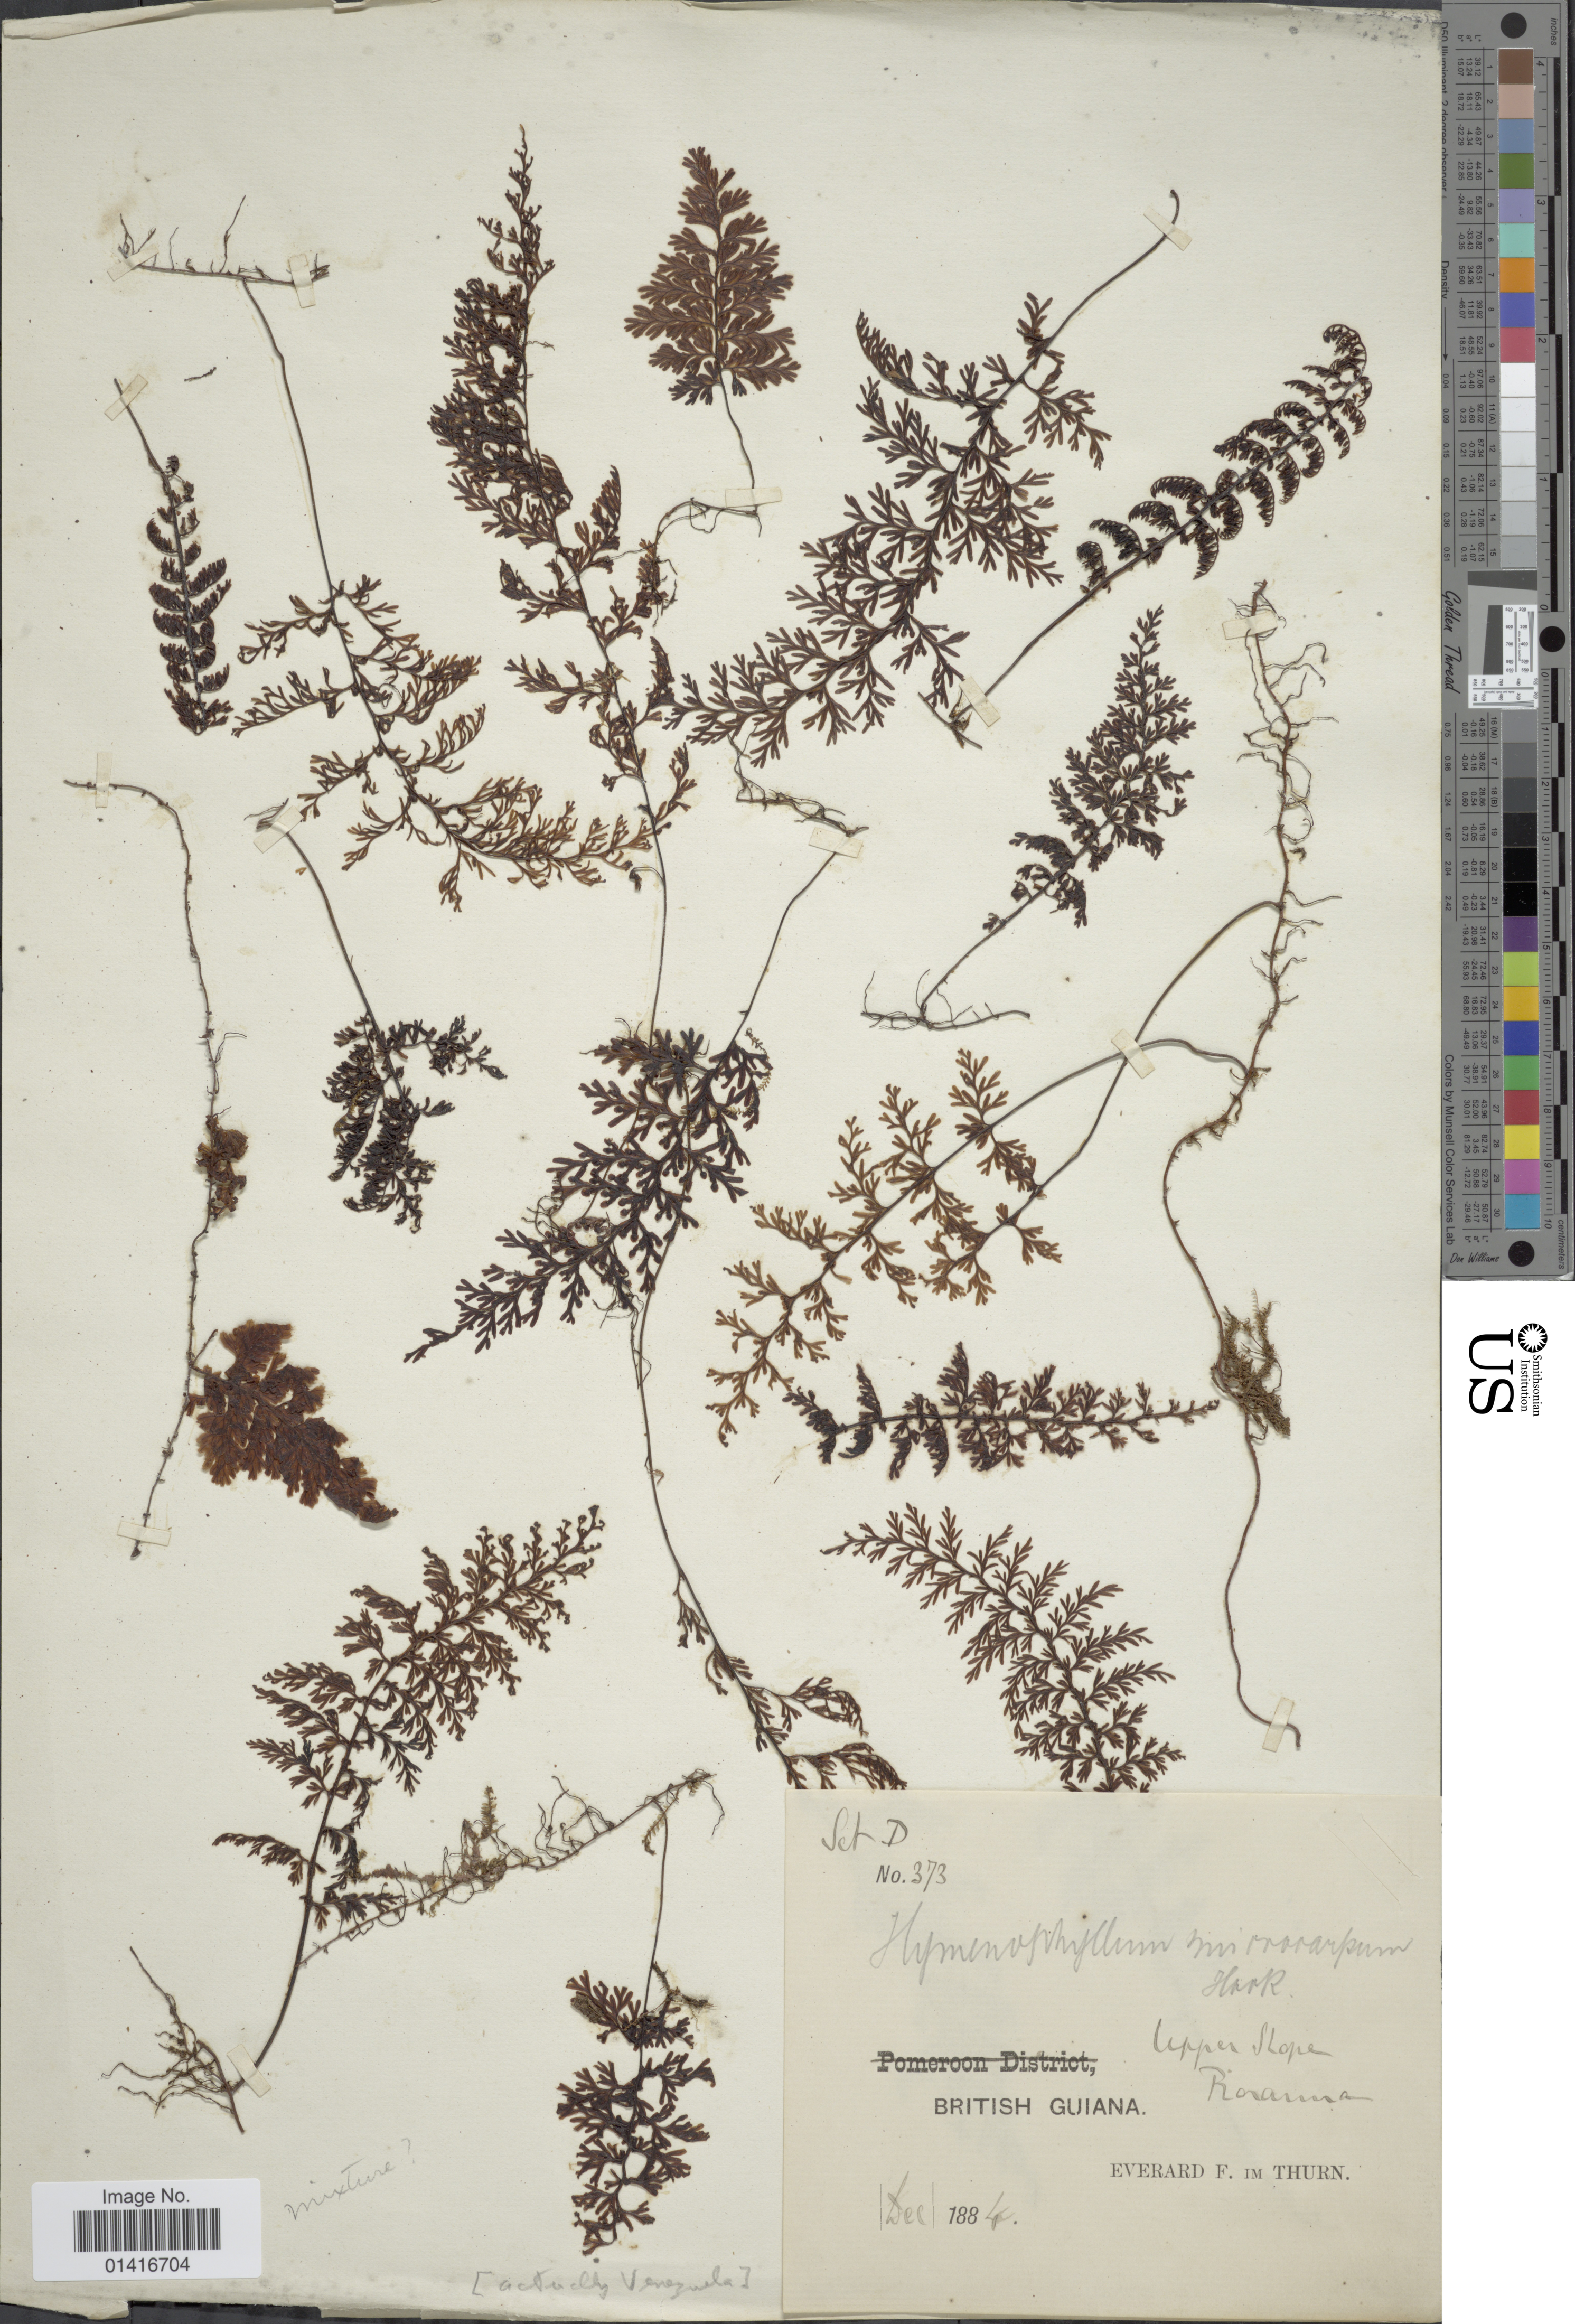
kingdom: Plantae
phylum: Tracheophyta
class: Polypodiopsida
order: Hymenophyllales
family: Hymenophyllaceae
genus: Hymenophyllum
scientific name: Hymenophyllum myriocarpum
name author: Hook.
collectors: E. F. im Thurn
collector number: Set D 373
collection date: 1884-12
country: Guyana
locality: Upper Slope. Riarama. British Guiana [interpreted]